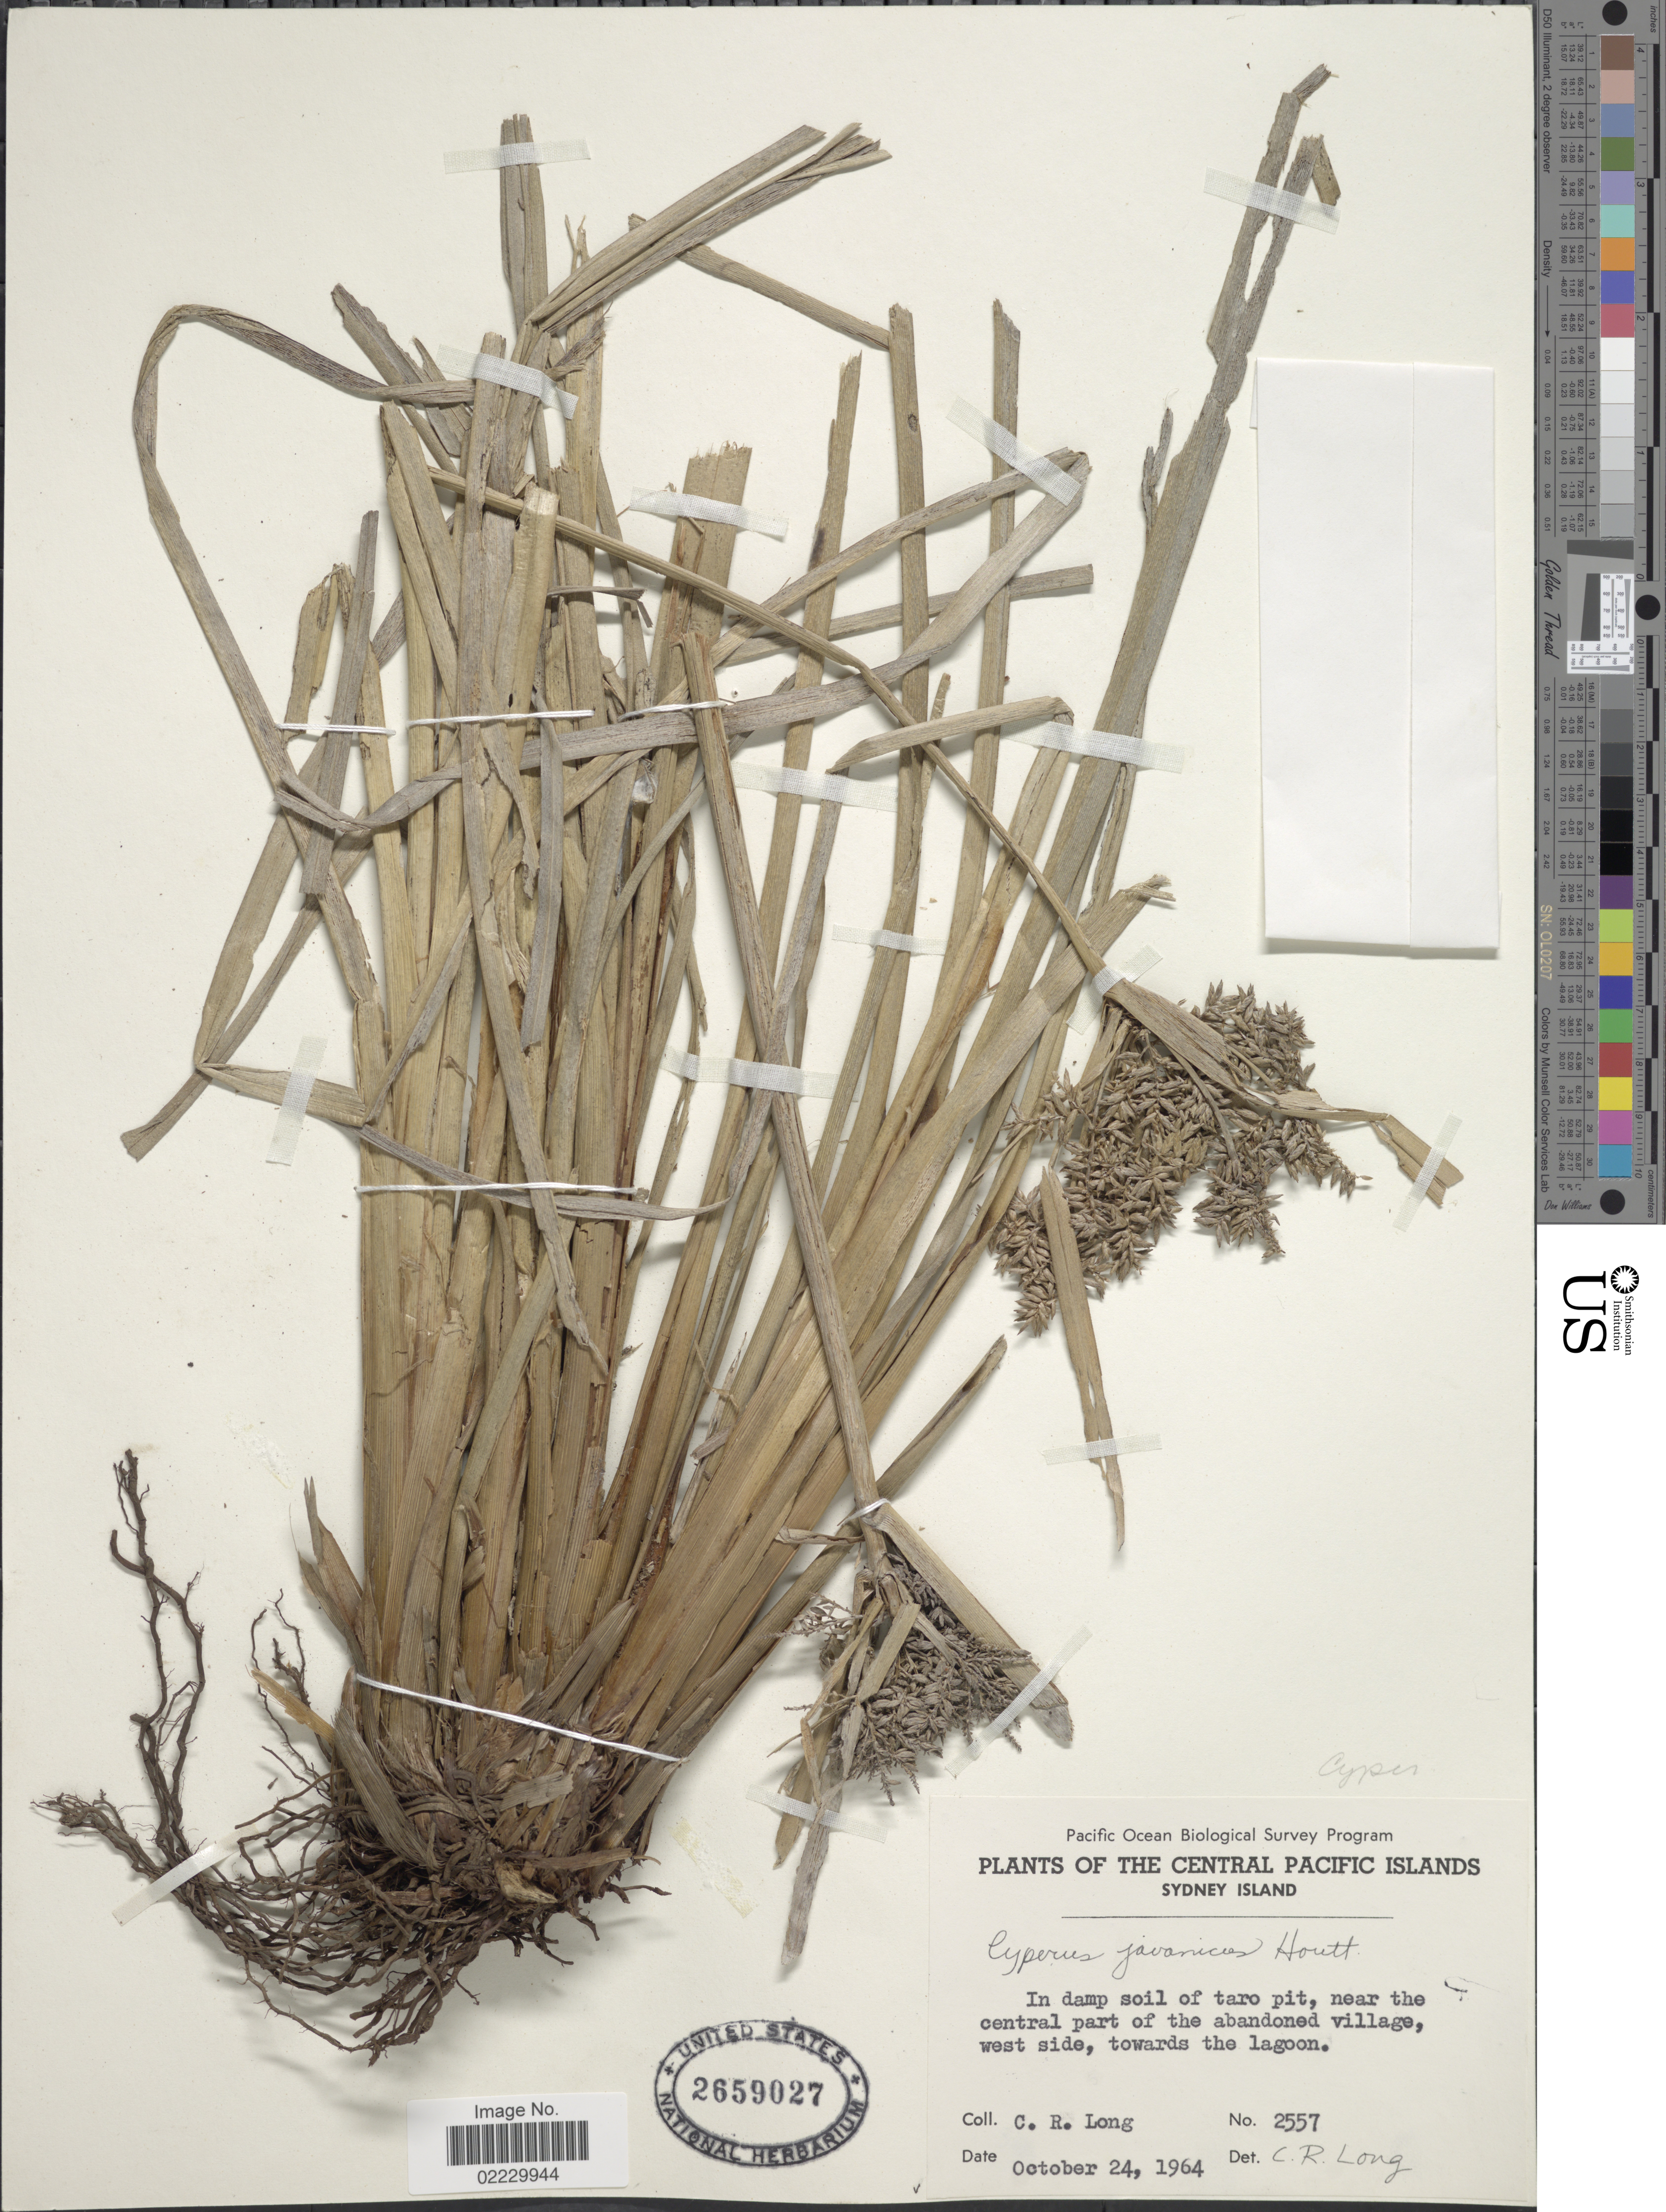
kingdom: Plantae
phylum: Tracheophyta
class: Liliopsida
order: Poales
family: Cyperaceae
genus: Cyperus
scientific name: Cyperus javanicus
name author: Houtt.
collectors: C. R. Long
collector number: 2557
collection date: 1964-10-24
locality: Central Pacific Islands, Sydney Island. near the central part of the abandoned village, west side, towards the lagoon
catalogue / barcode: US 2659027